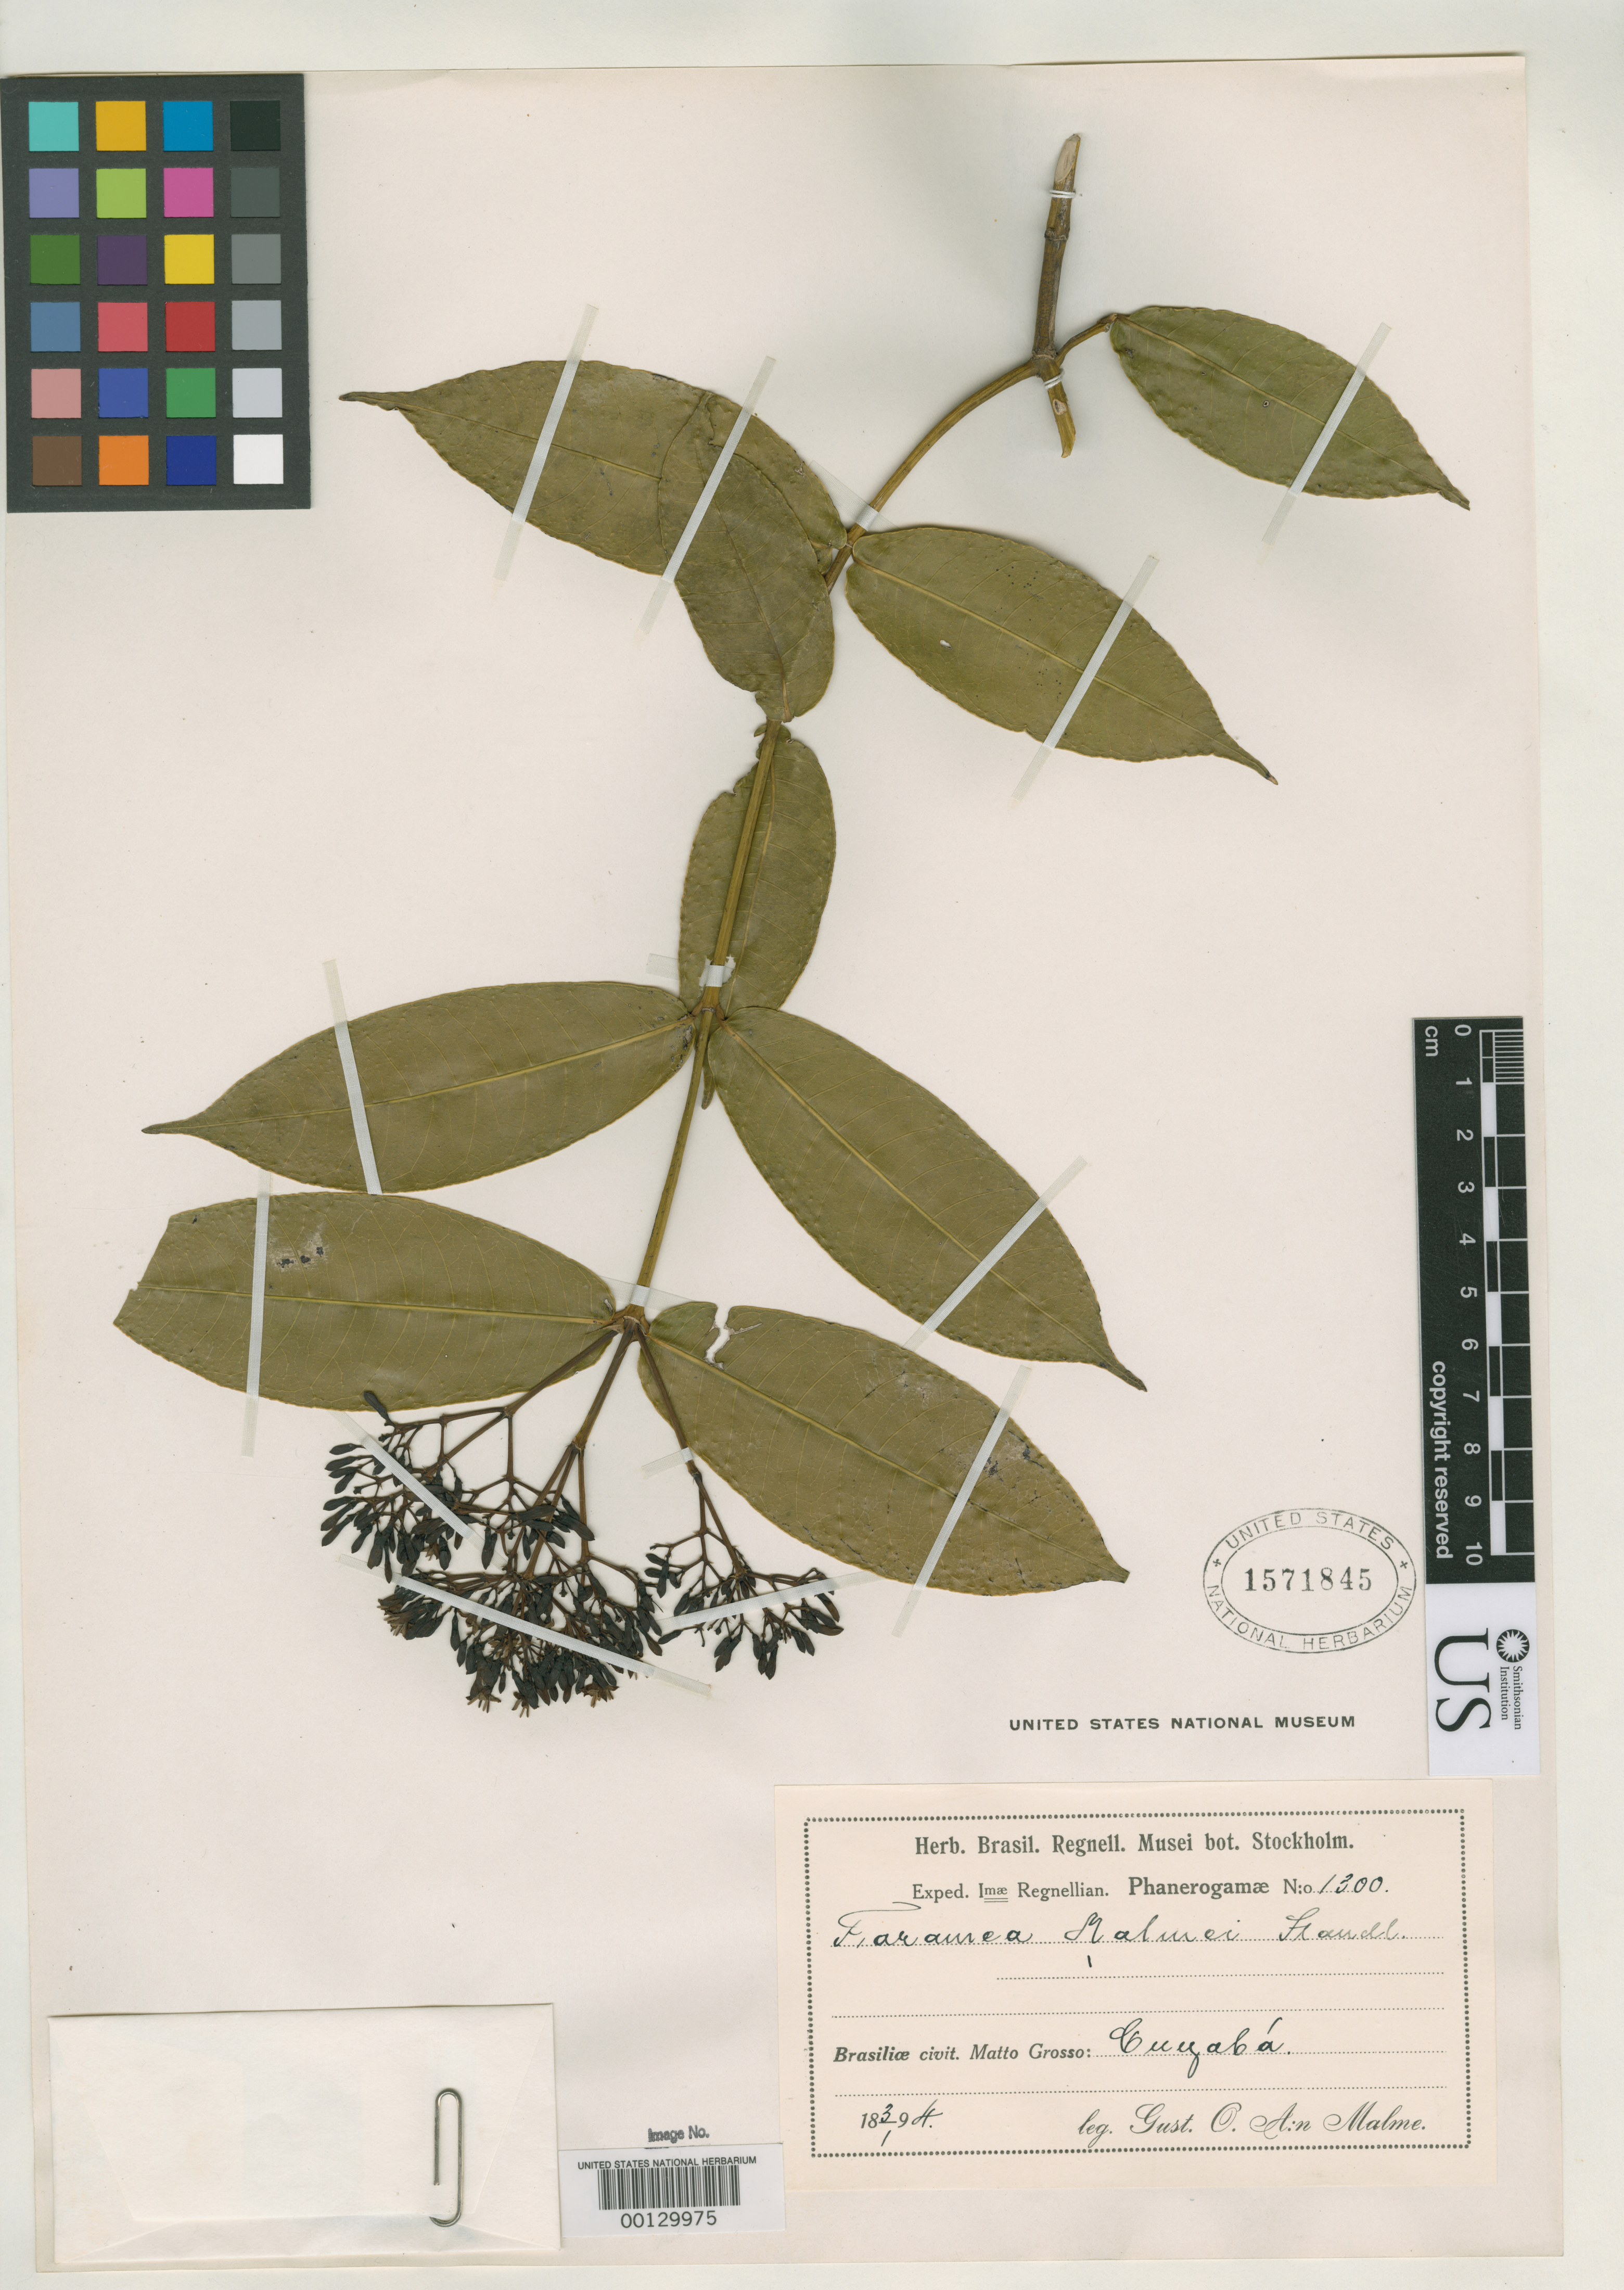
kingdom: Plantae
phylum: Tracheophyta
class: Magnoliopsida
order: Gentianales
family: Rubiaceae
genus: Faramea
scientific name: Faramea malmei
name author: Standl.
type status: Isotype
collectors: G. O. A. Malme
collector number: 1300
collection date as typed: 03 Jan 1894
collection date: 1894-01-03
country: Brazil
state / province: Mato Grosso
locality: Cuyaba.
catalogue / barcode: US 1571845